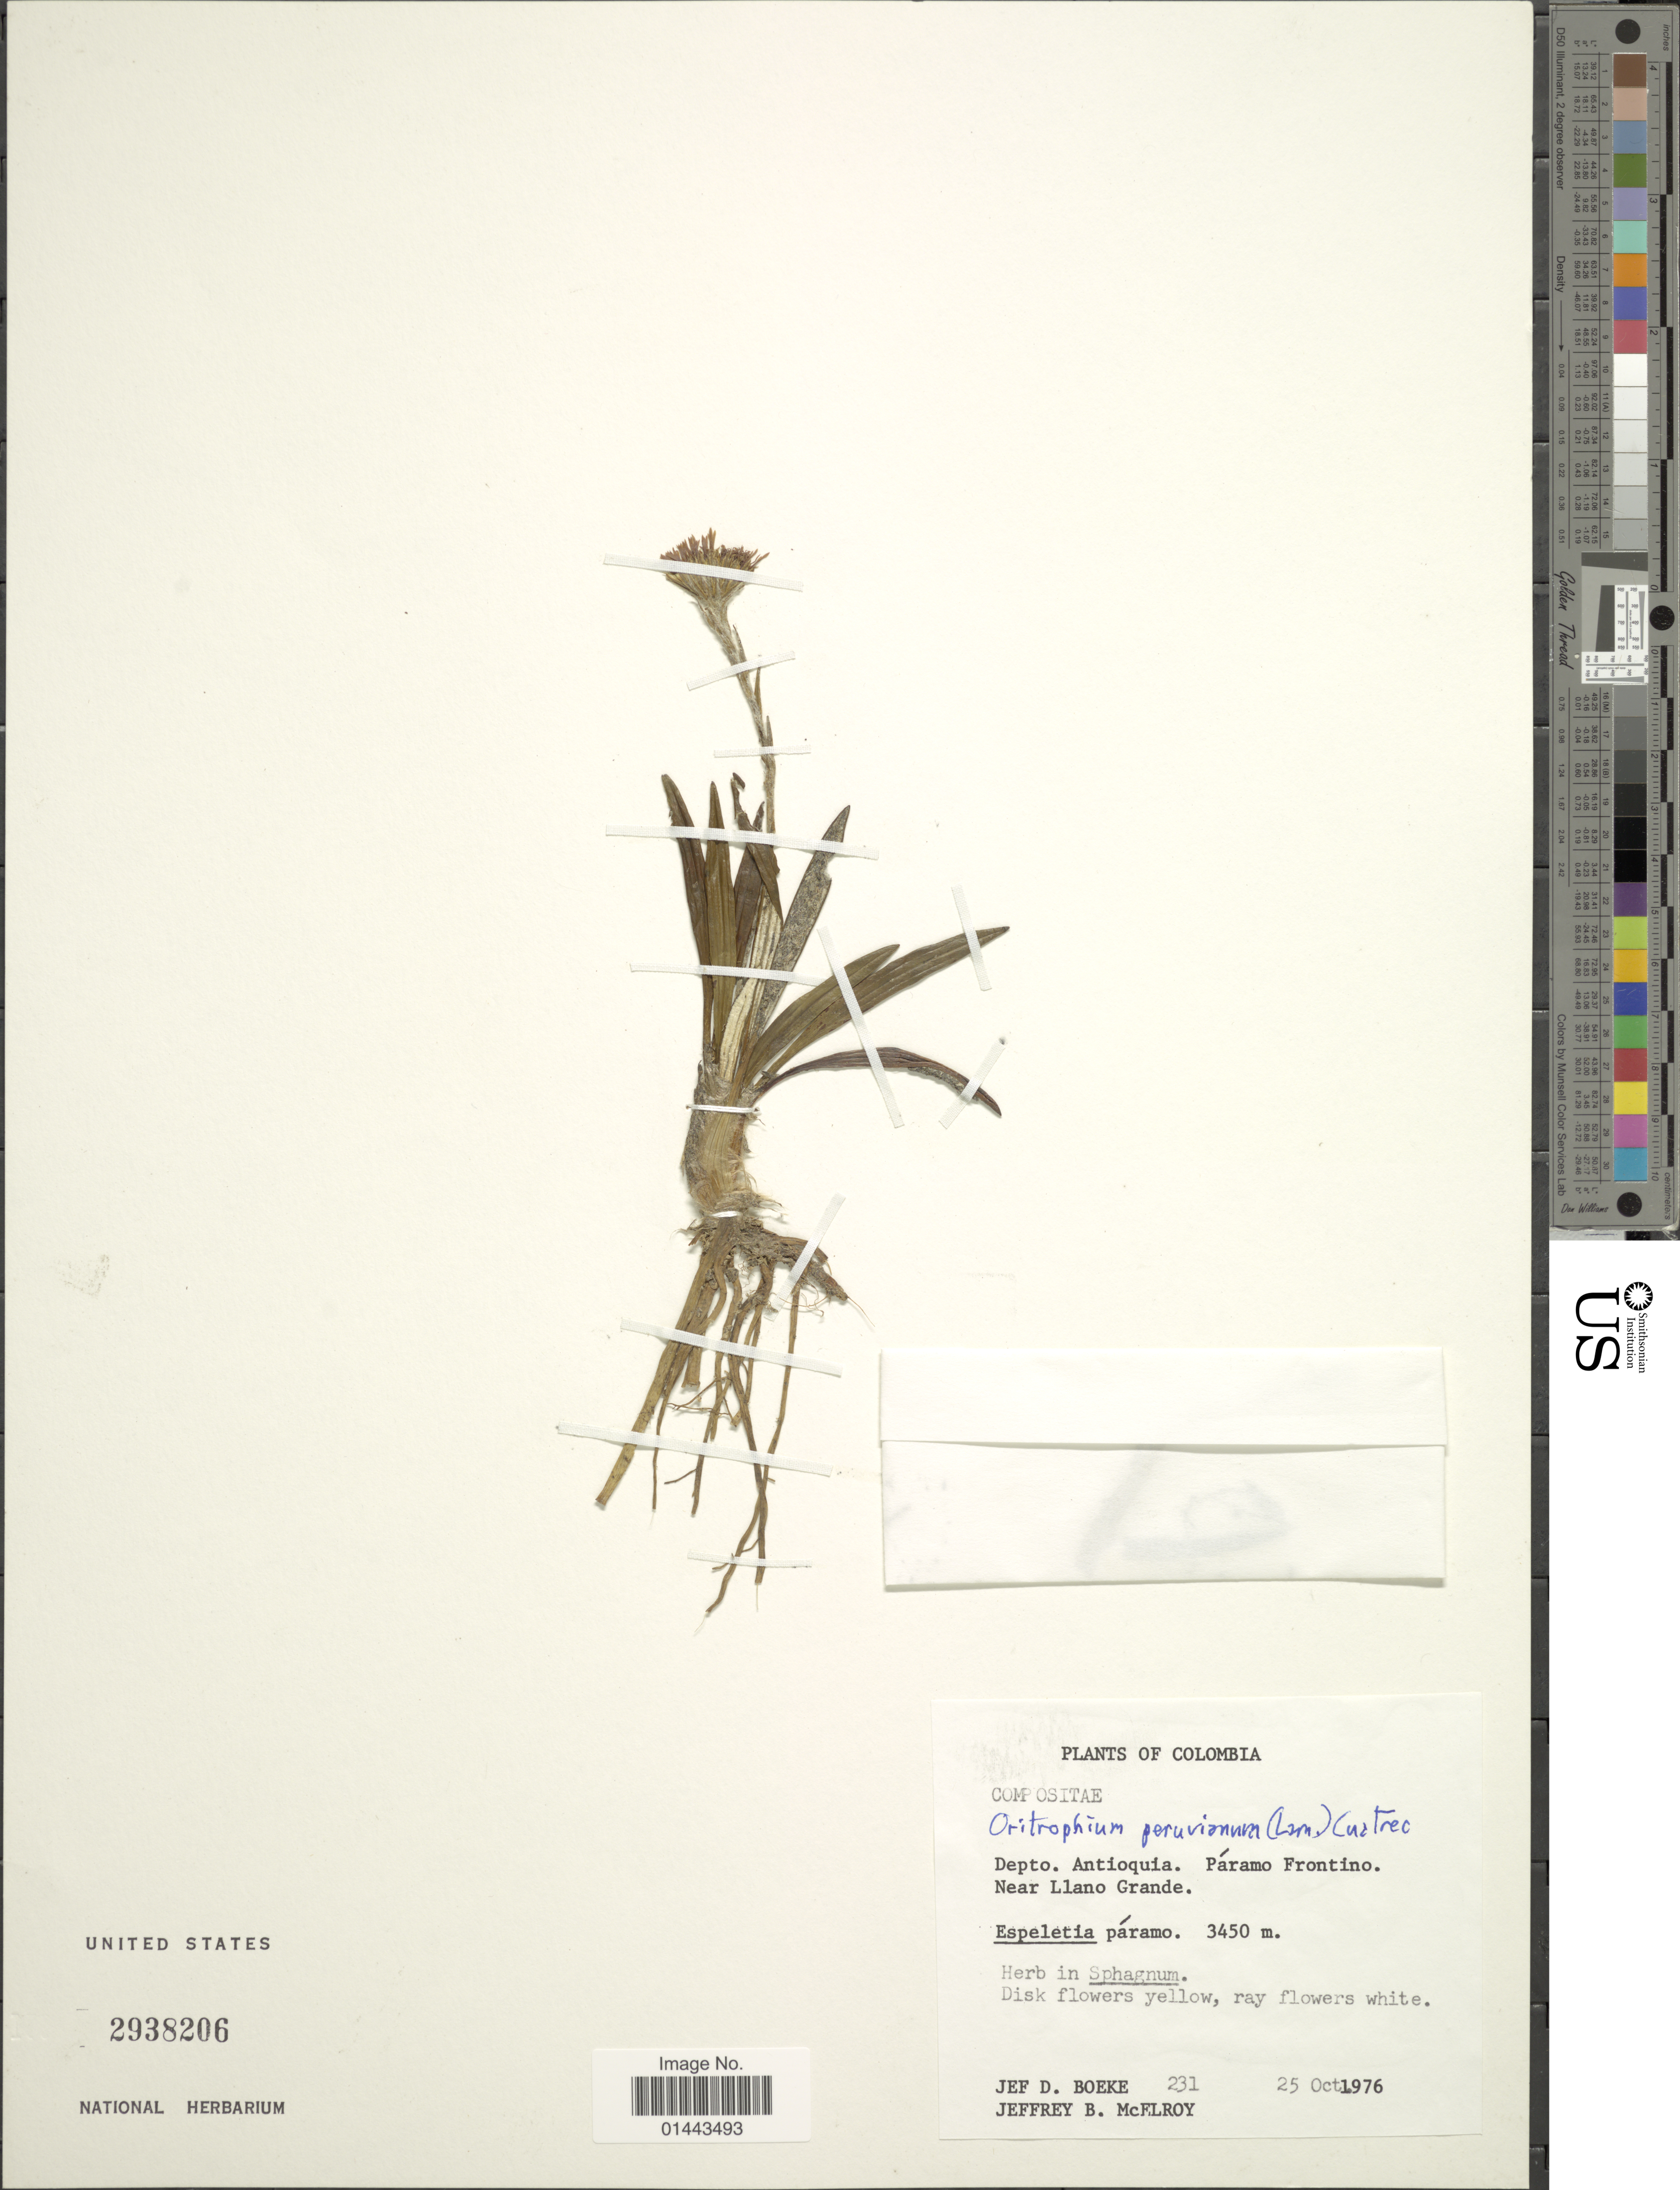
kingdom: Plantae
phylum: Tracheophyta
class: Magnoliopsida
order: Asterales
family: Asteraceae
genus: Oritrophium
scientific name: Oritrophium peruvianum f. intermedium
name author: Cuatrec.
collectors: J. D. Boeke & J. B. McElroy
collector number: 231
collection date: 1976-10-25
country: Colombia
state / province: Antioquia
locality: Paramo Frontino, near Llano Grande.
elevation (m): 3450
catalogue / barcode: US 2938206